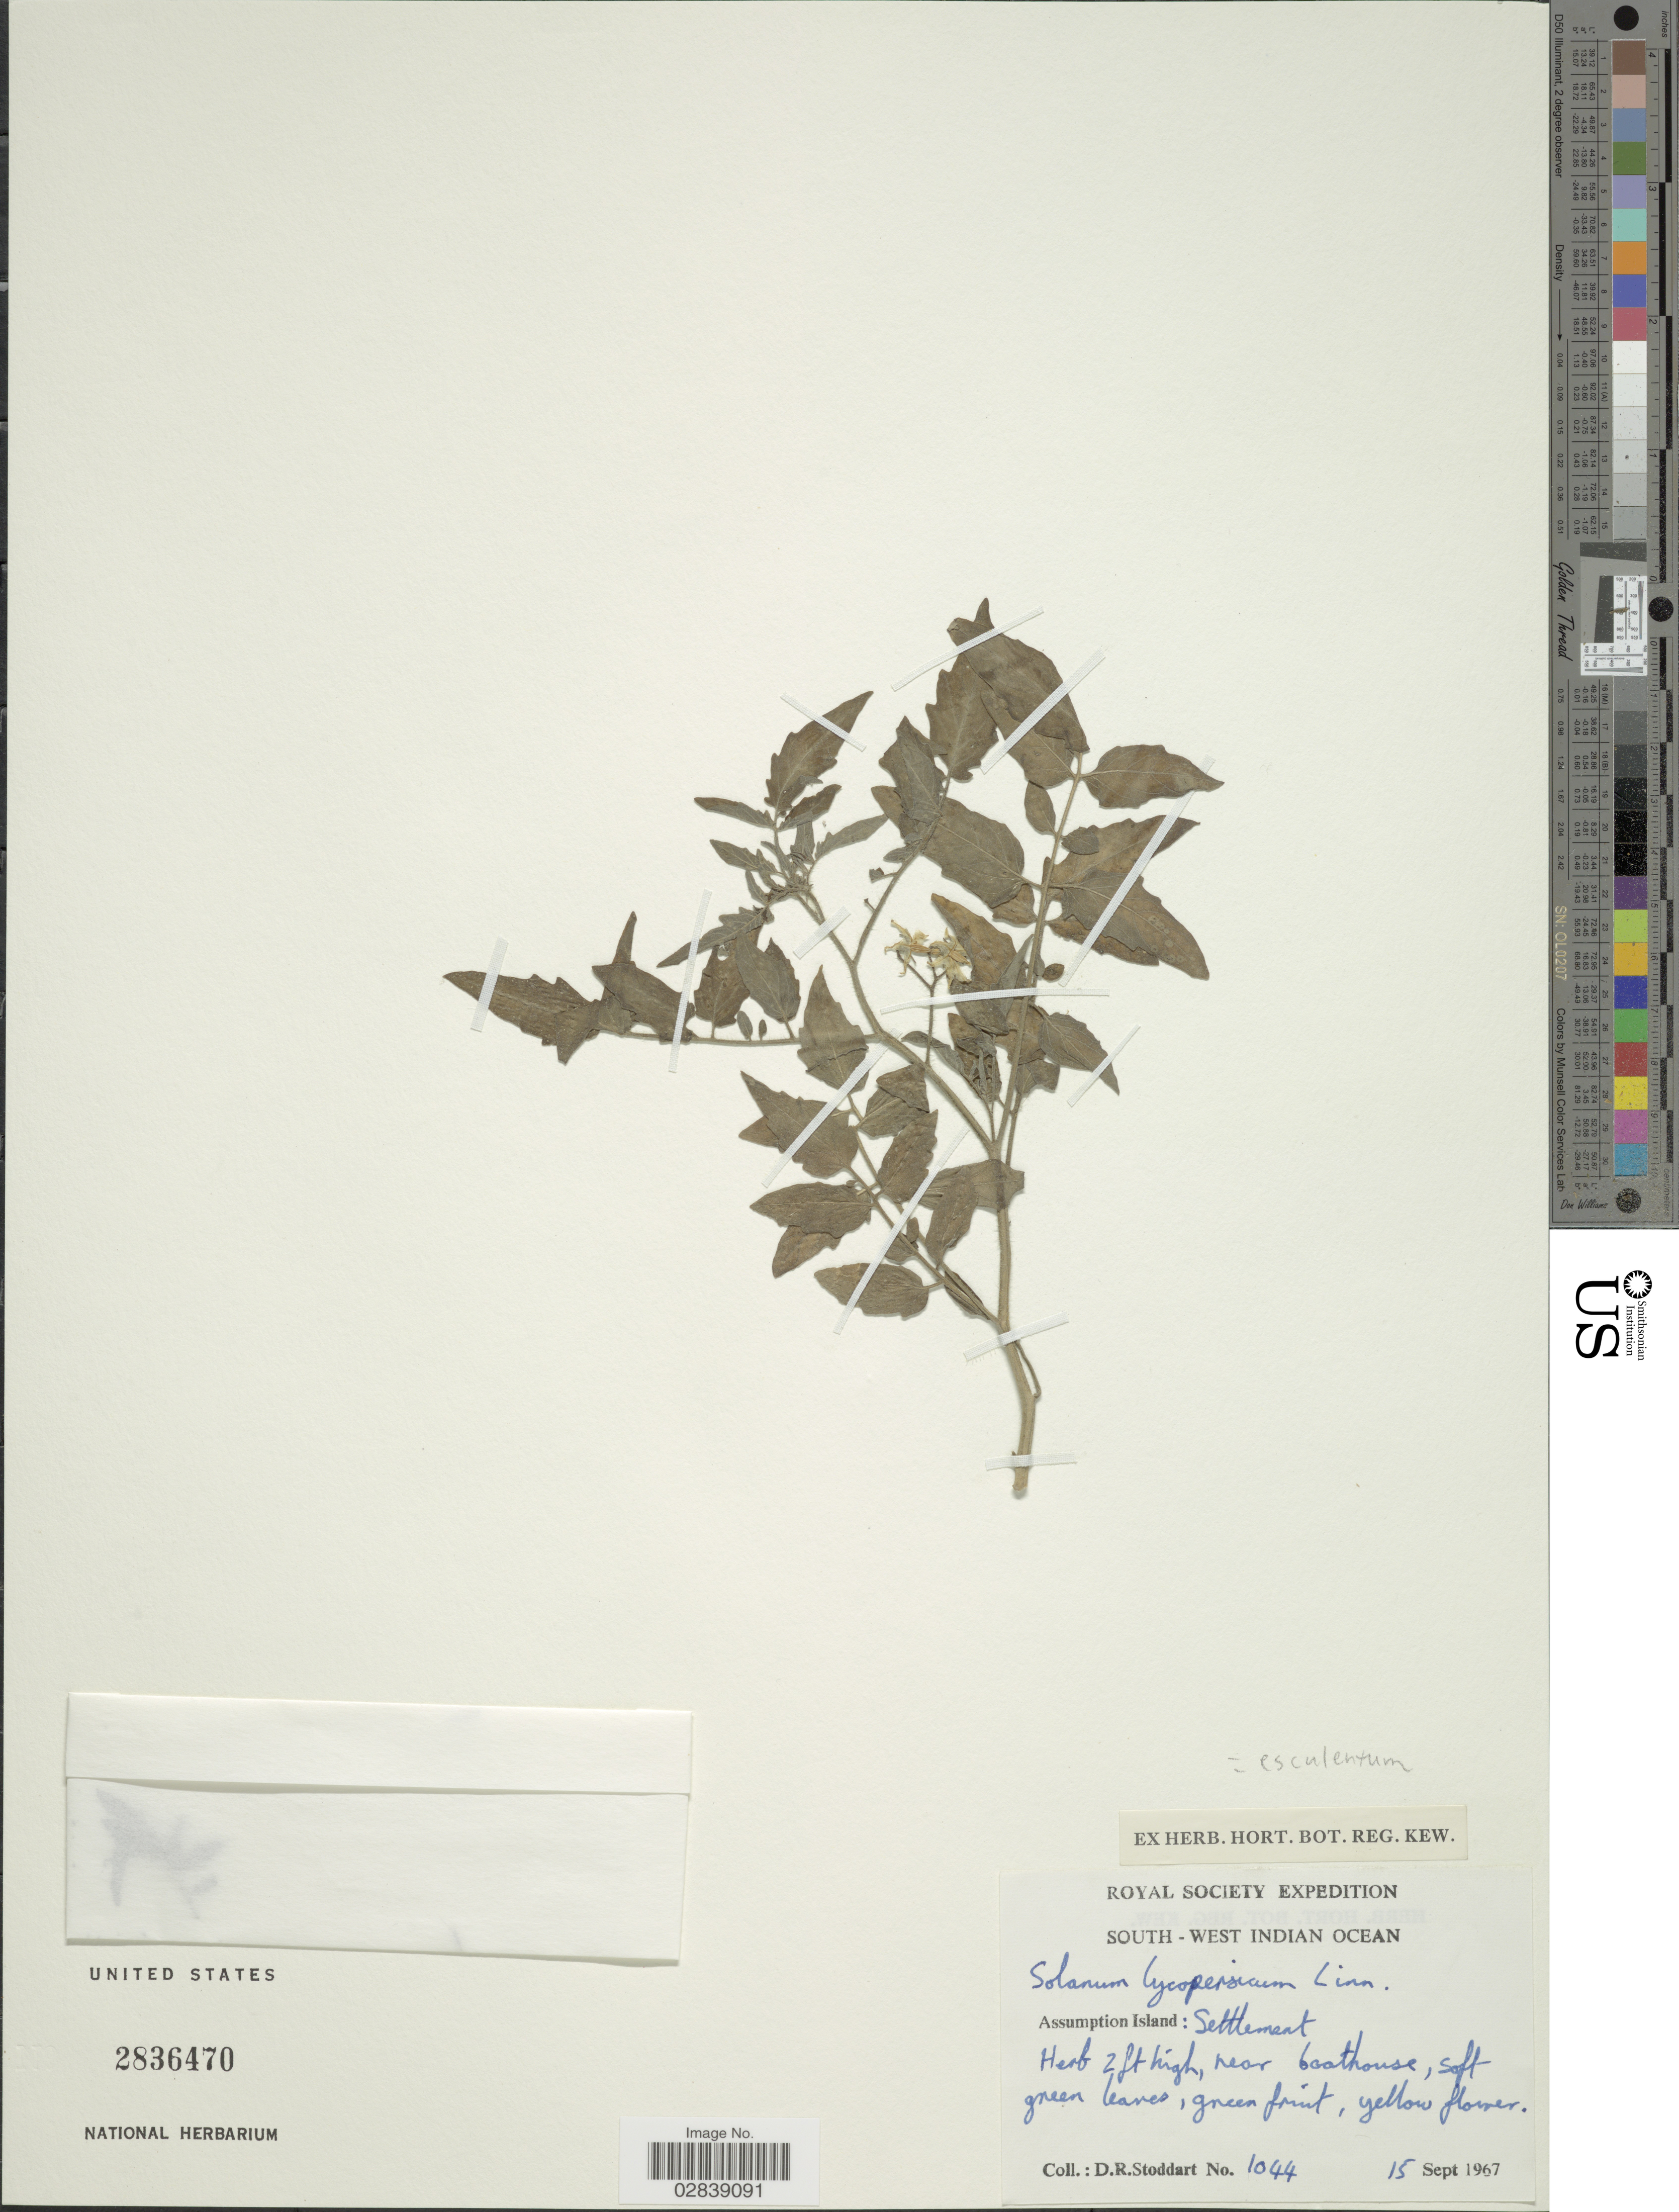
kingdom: Plantae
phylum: Tracheophyta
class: Magnoliopsida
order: Solanales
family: Solanaceae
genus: Solanum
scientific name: Solanum esculentum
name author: Dunal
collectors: D. R. Stoddart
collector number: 1044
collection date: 1967-09-15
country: Seychelles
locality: South - West Indian Ocean. Assumption Island: Settlement.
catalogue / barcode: US 2836470